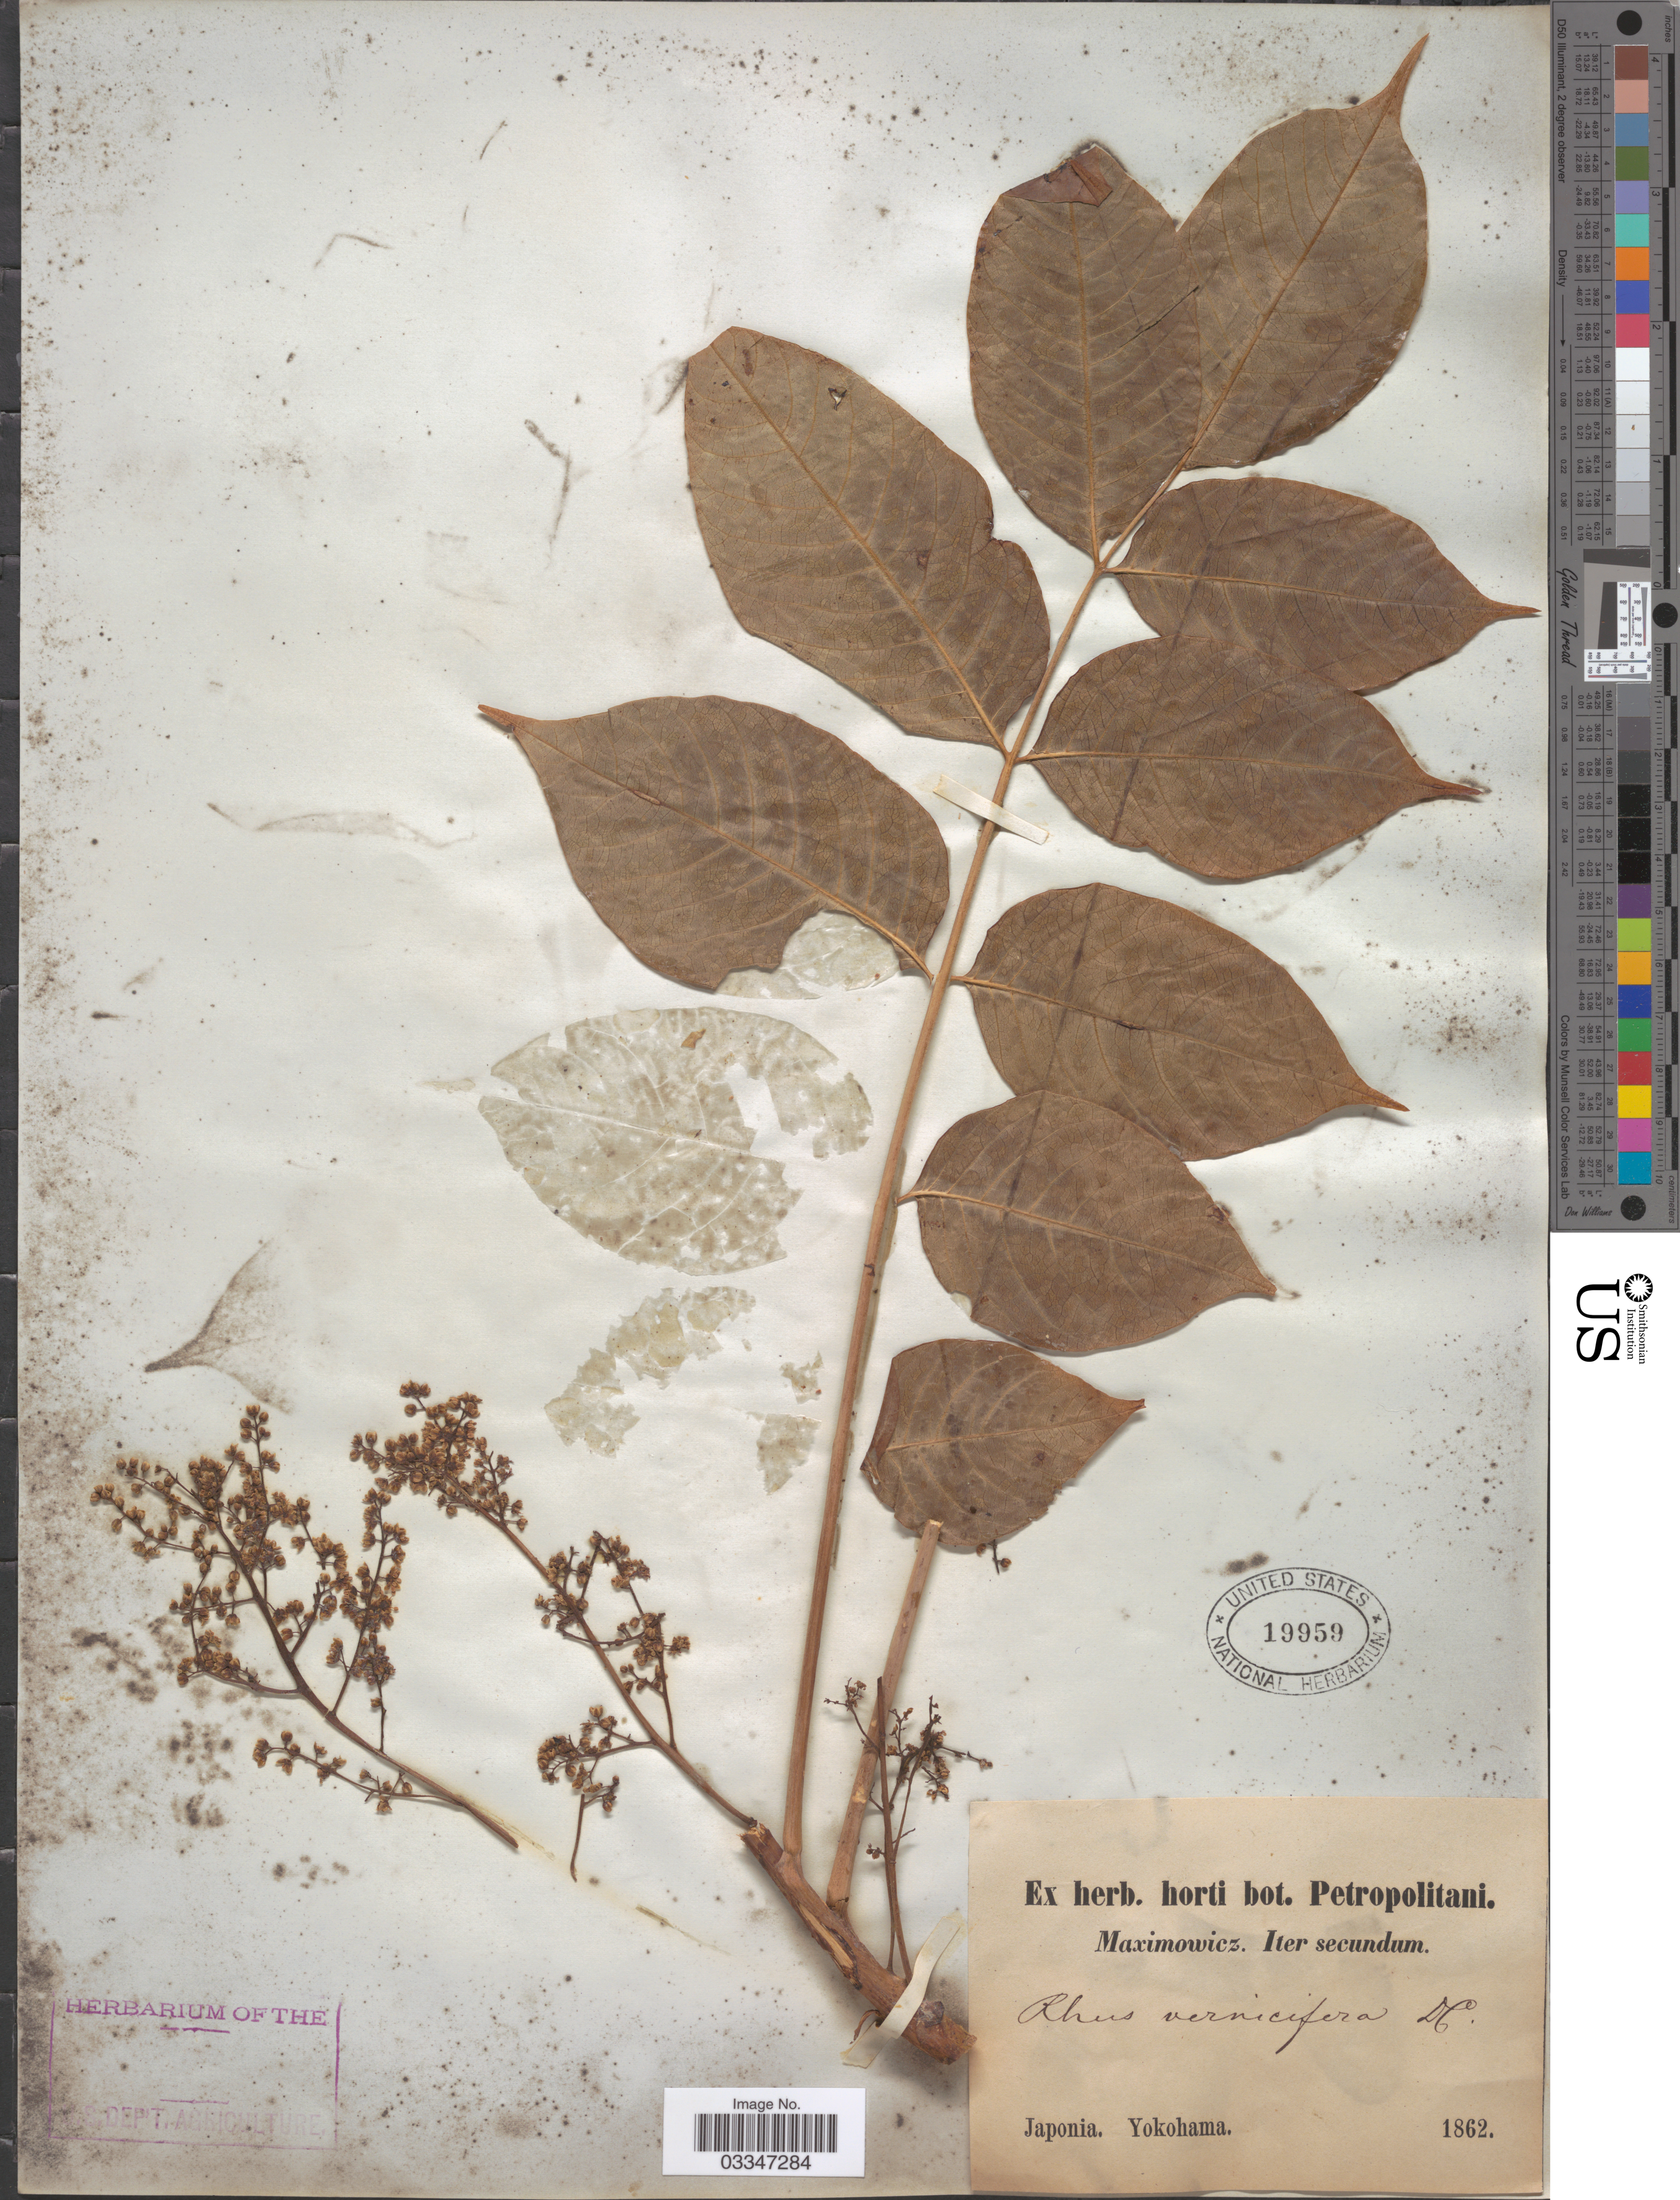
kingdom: Plantae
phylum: Tracheophyta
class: Magnoliopsida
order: Sapindales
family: Anacardiaceae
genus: Rhus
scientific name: Rhus verniciflua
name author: Stokes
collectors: Maximowicz, --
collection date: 1862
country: Japan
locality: Yokohama.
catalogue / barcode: US 19959